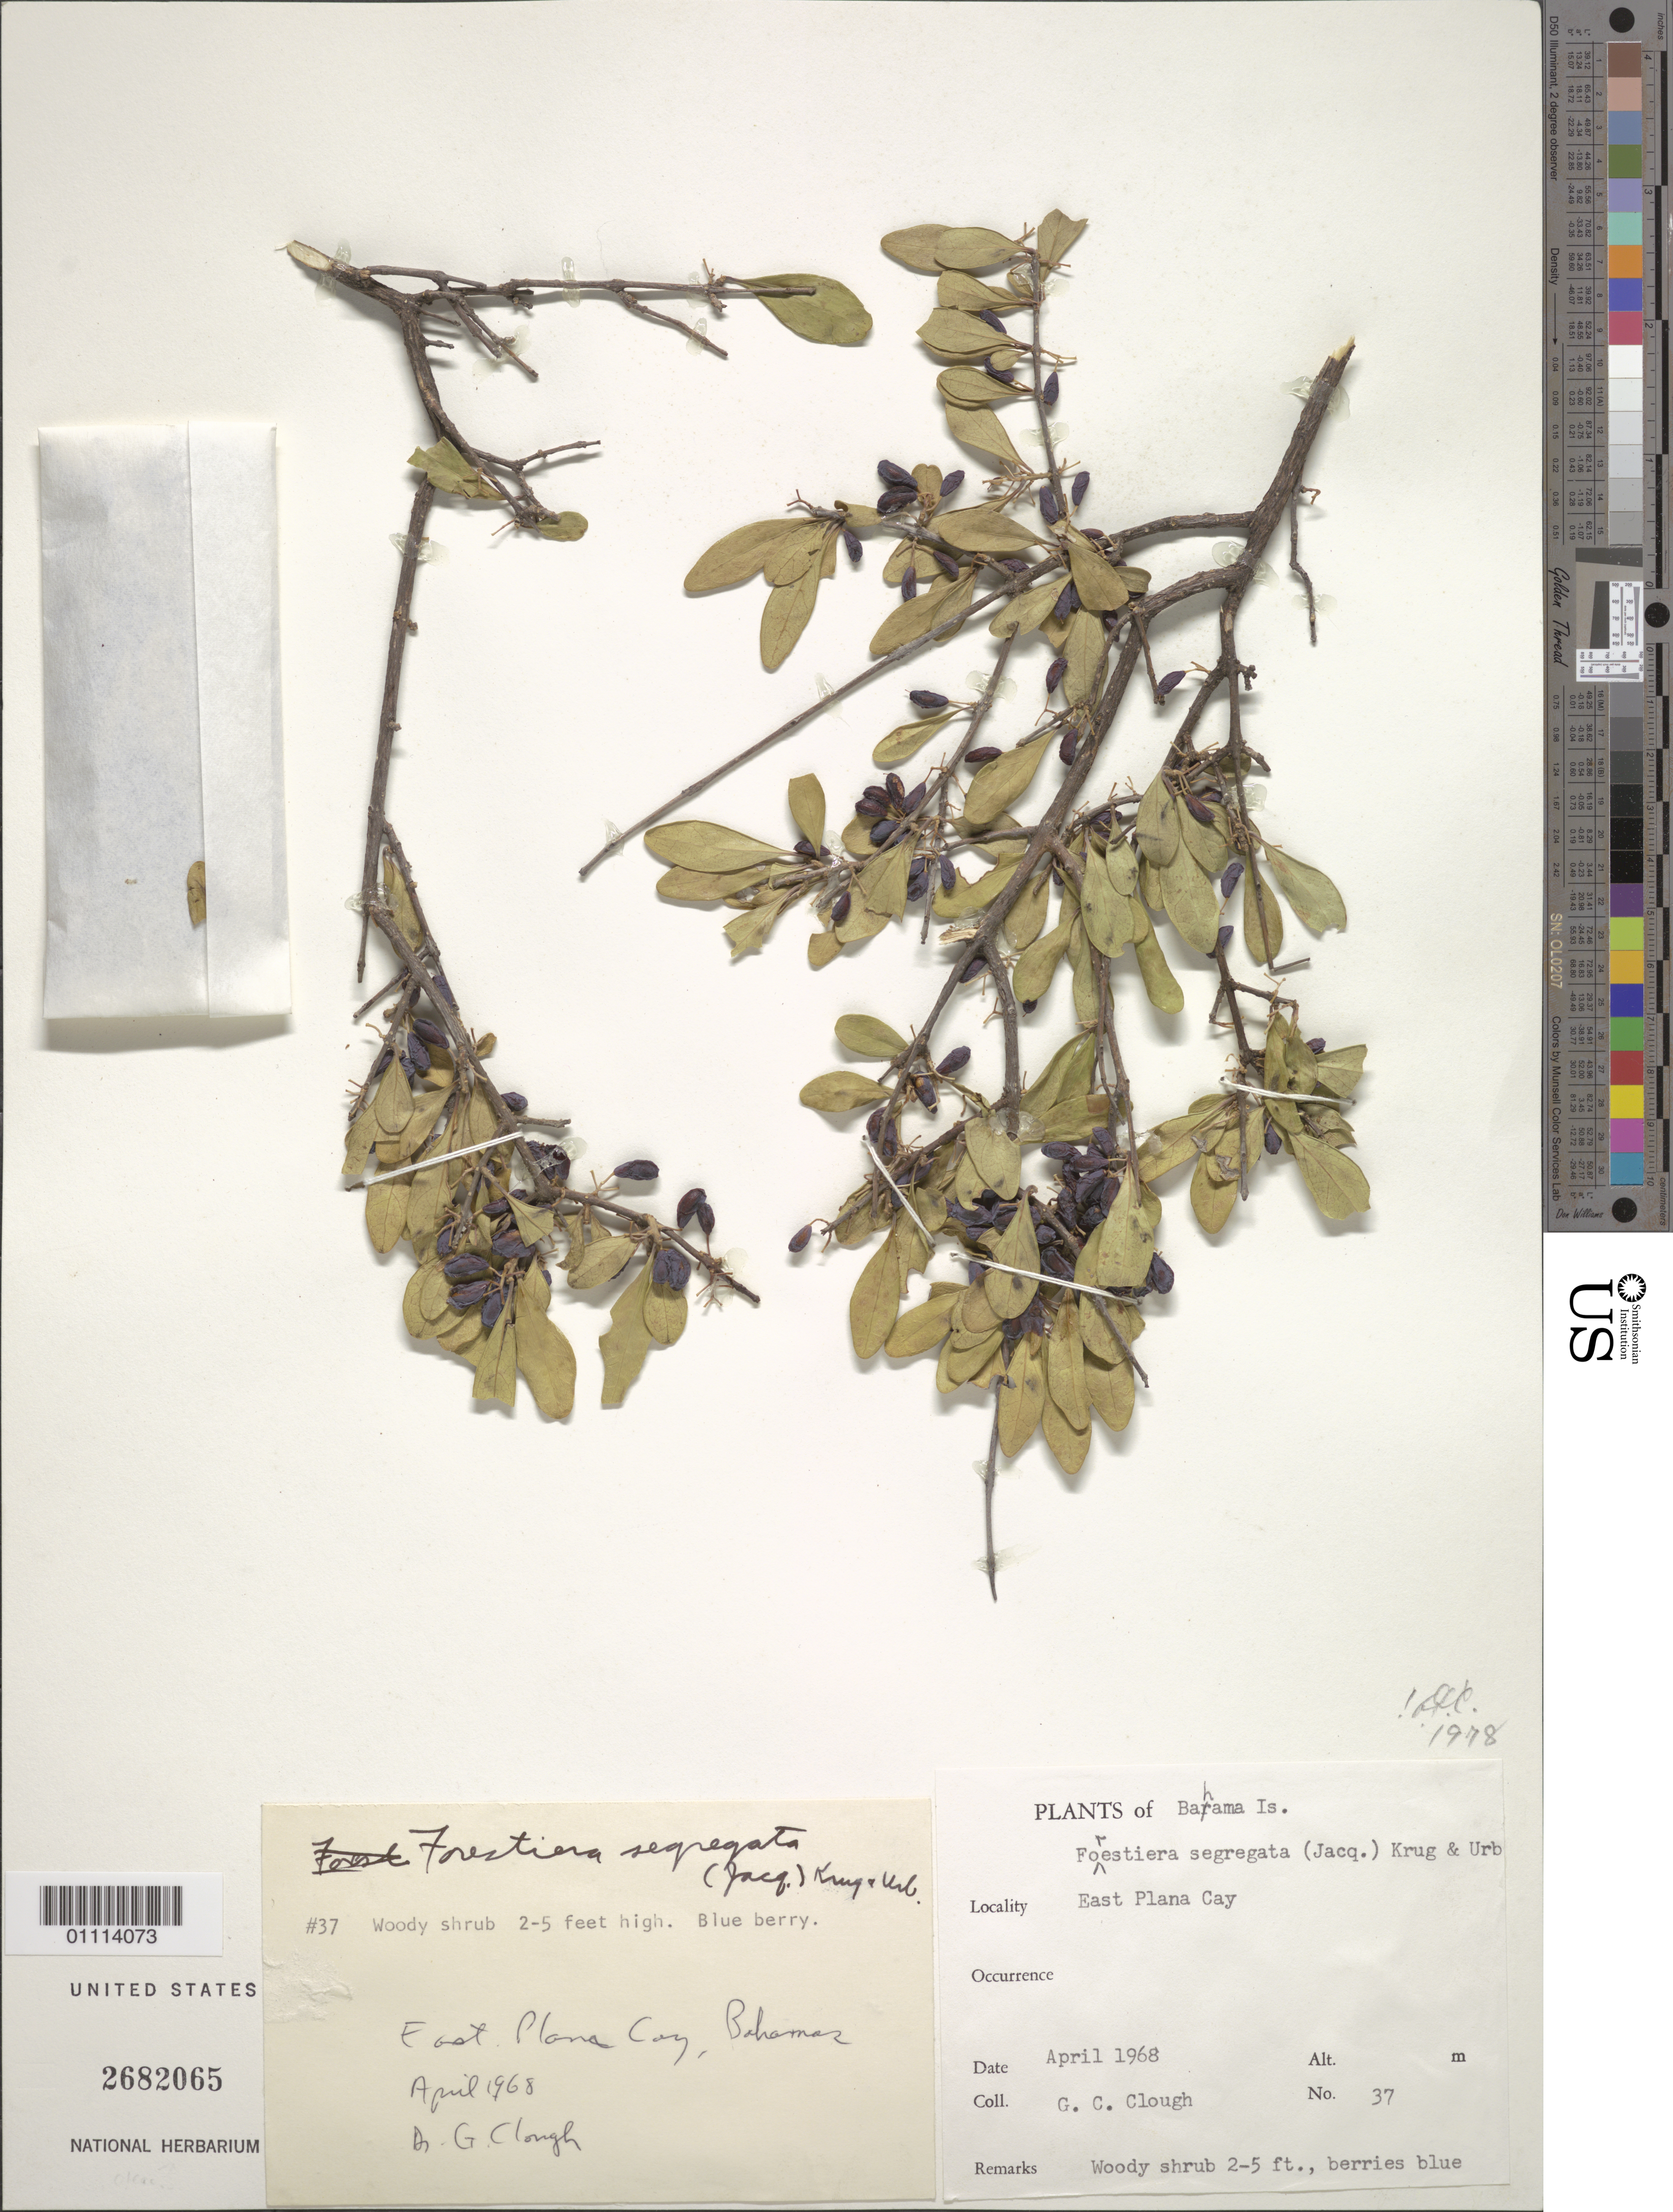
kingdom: Plantae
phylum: Tracheophyta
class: Magnoliopsida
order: Lamiales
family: Oleaceae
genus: Forestiera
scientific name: Forestiera segregata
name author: (Jacq.) Krug & Urb.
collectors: G. Clough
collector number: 37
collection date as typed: Apr 1968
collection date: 1968-04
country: Bahamas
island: Acklin's I.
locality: East Plana Cay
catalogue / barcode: US 2682065